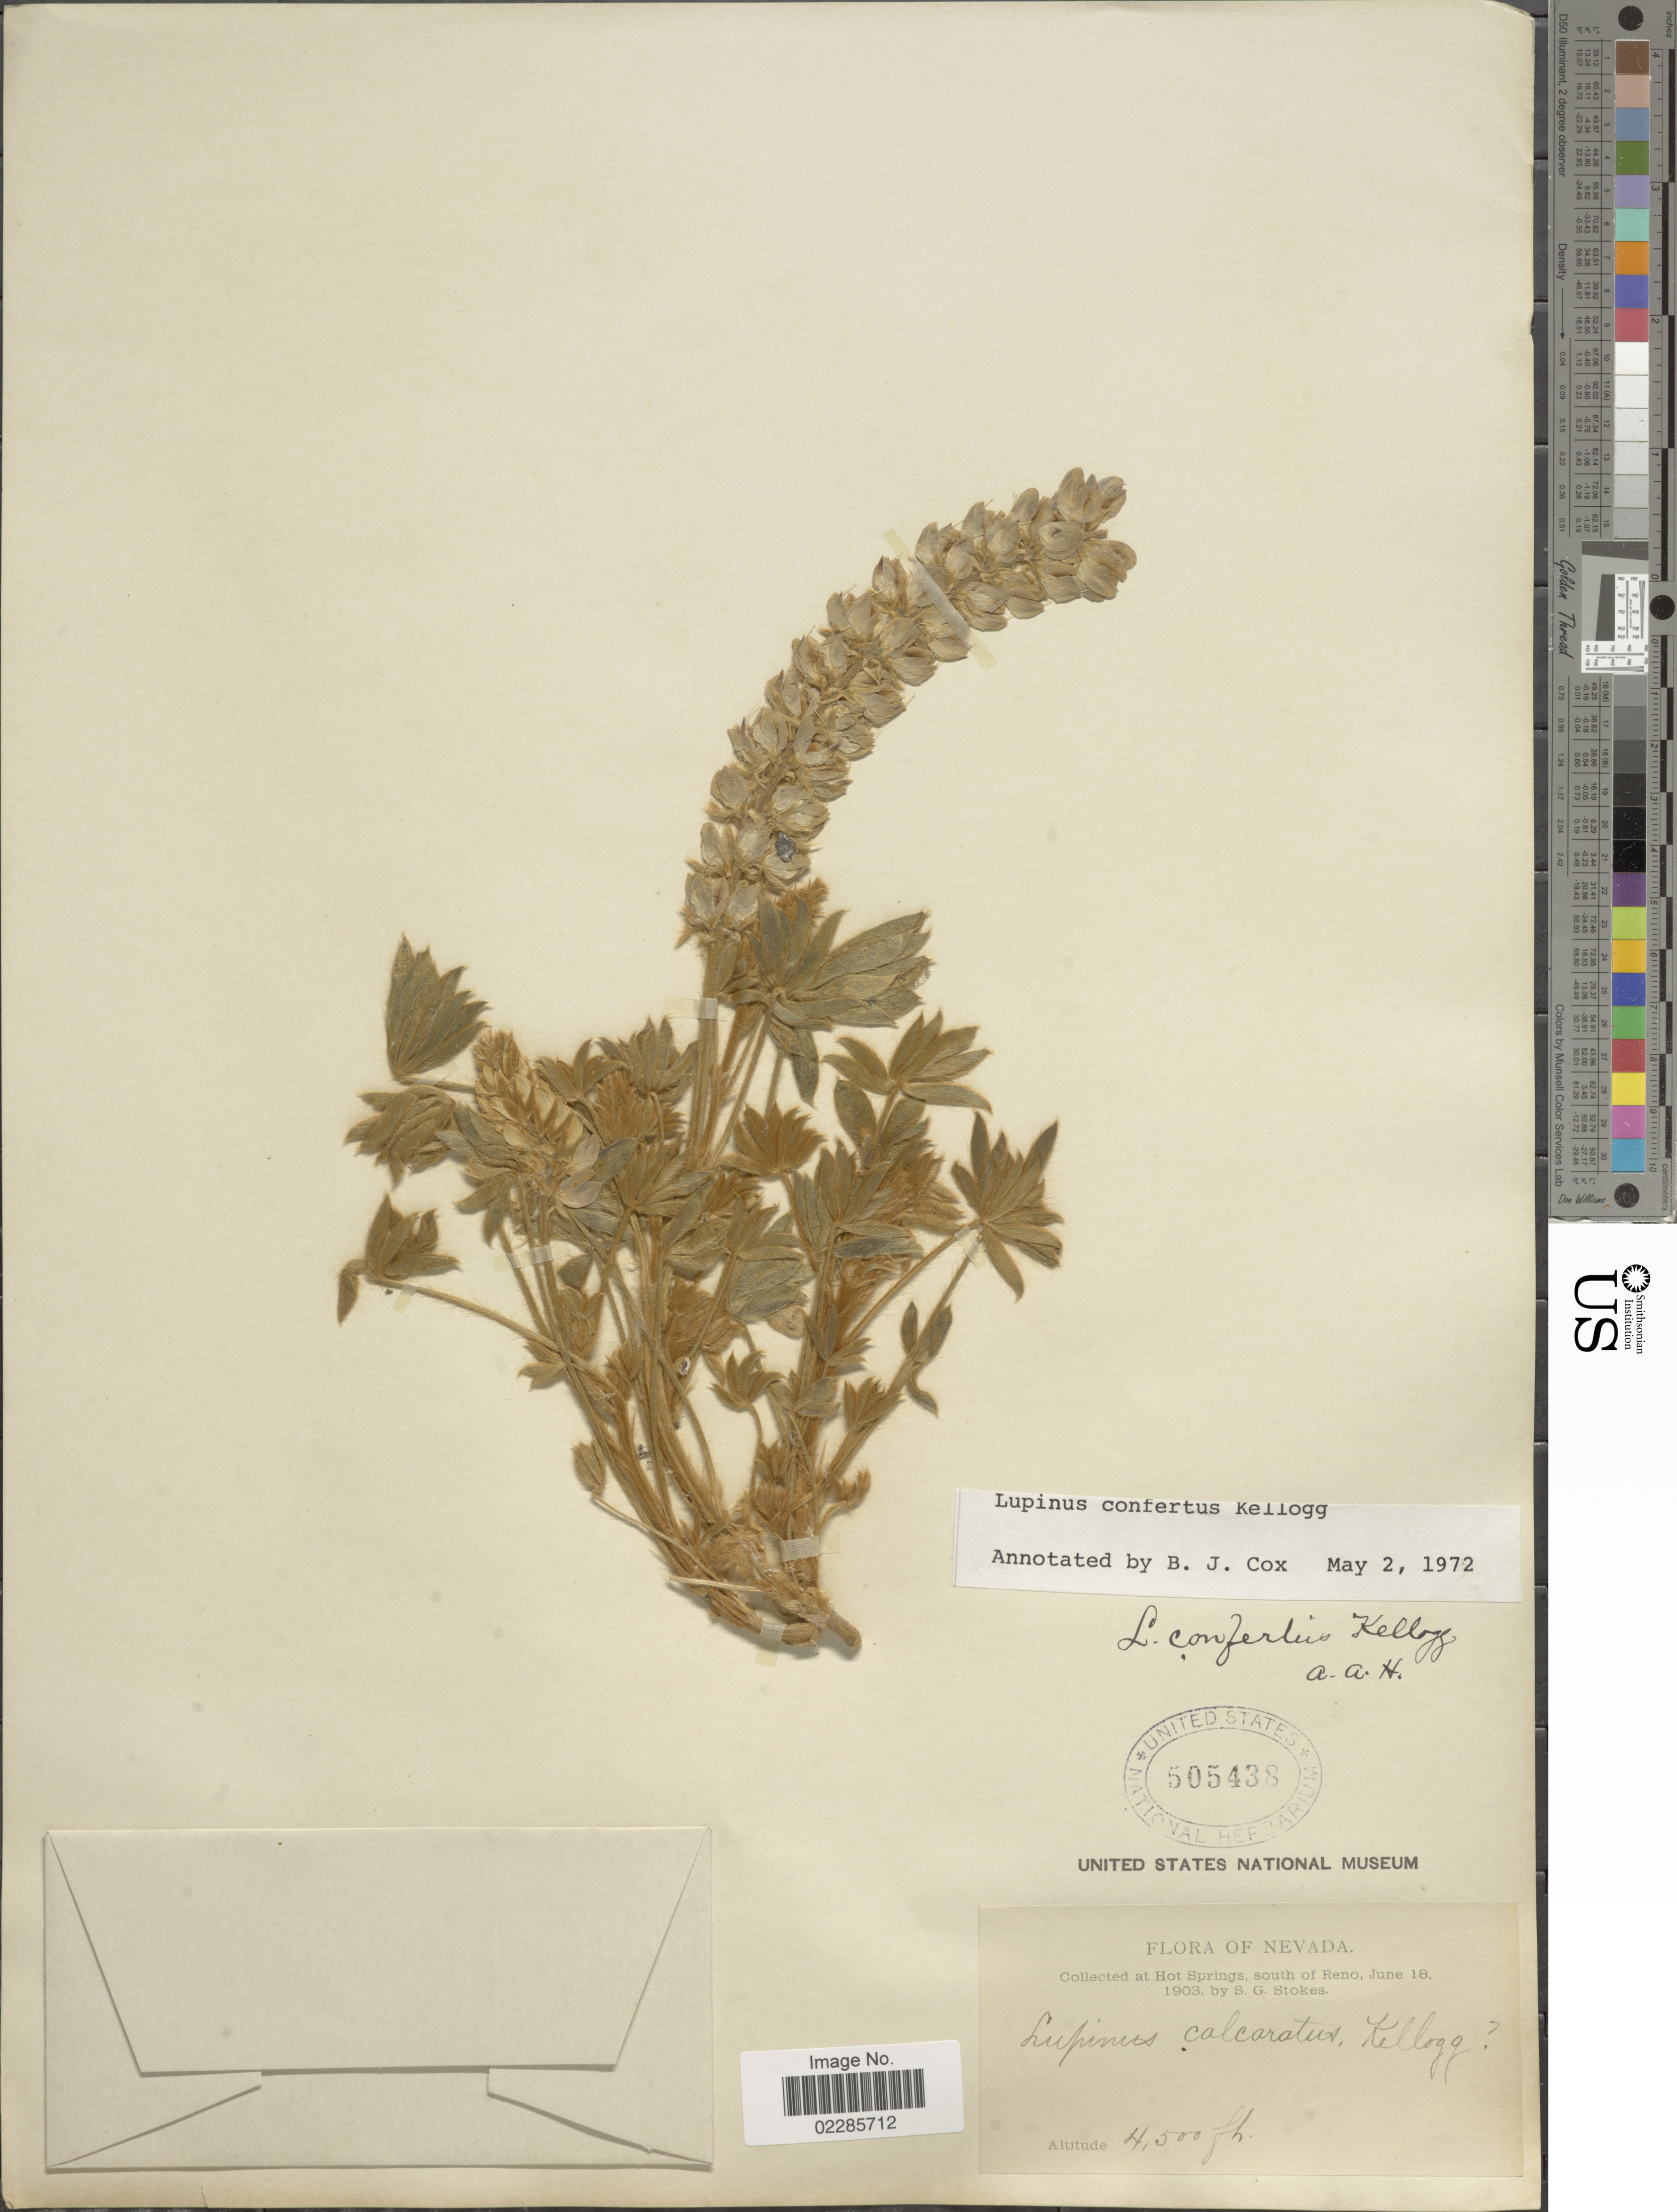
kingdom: Plantae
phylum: Tracheophyta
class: Magnoliopsida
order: Fabales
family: Fabaceae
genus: Lupinus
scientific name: Lupinus confertus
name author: Kellogg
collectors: S. G. Stokes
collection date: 1903-06-18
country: United States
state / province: Nevada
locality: At Hot Springs, south of Reno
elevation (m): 1372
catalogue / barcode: US 505438